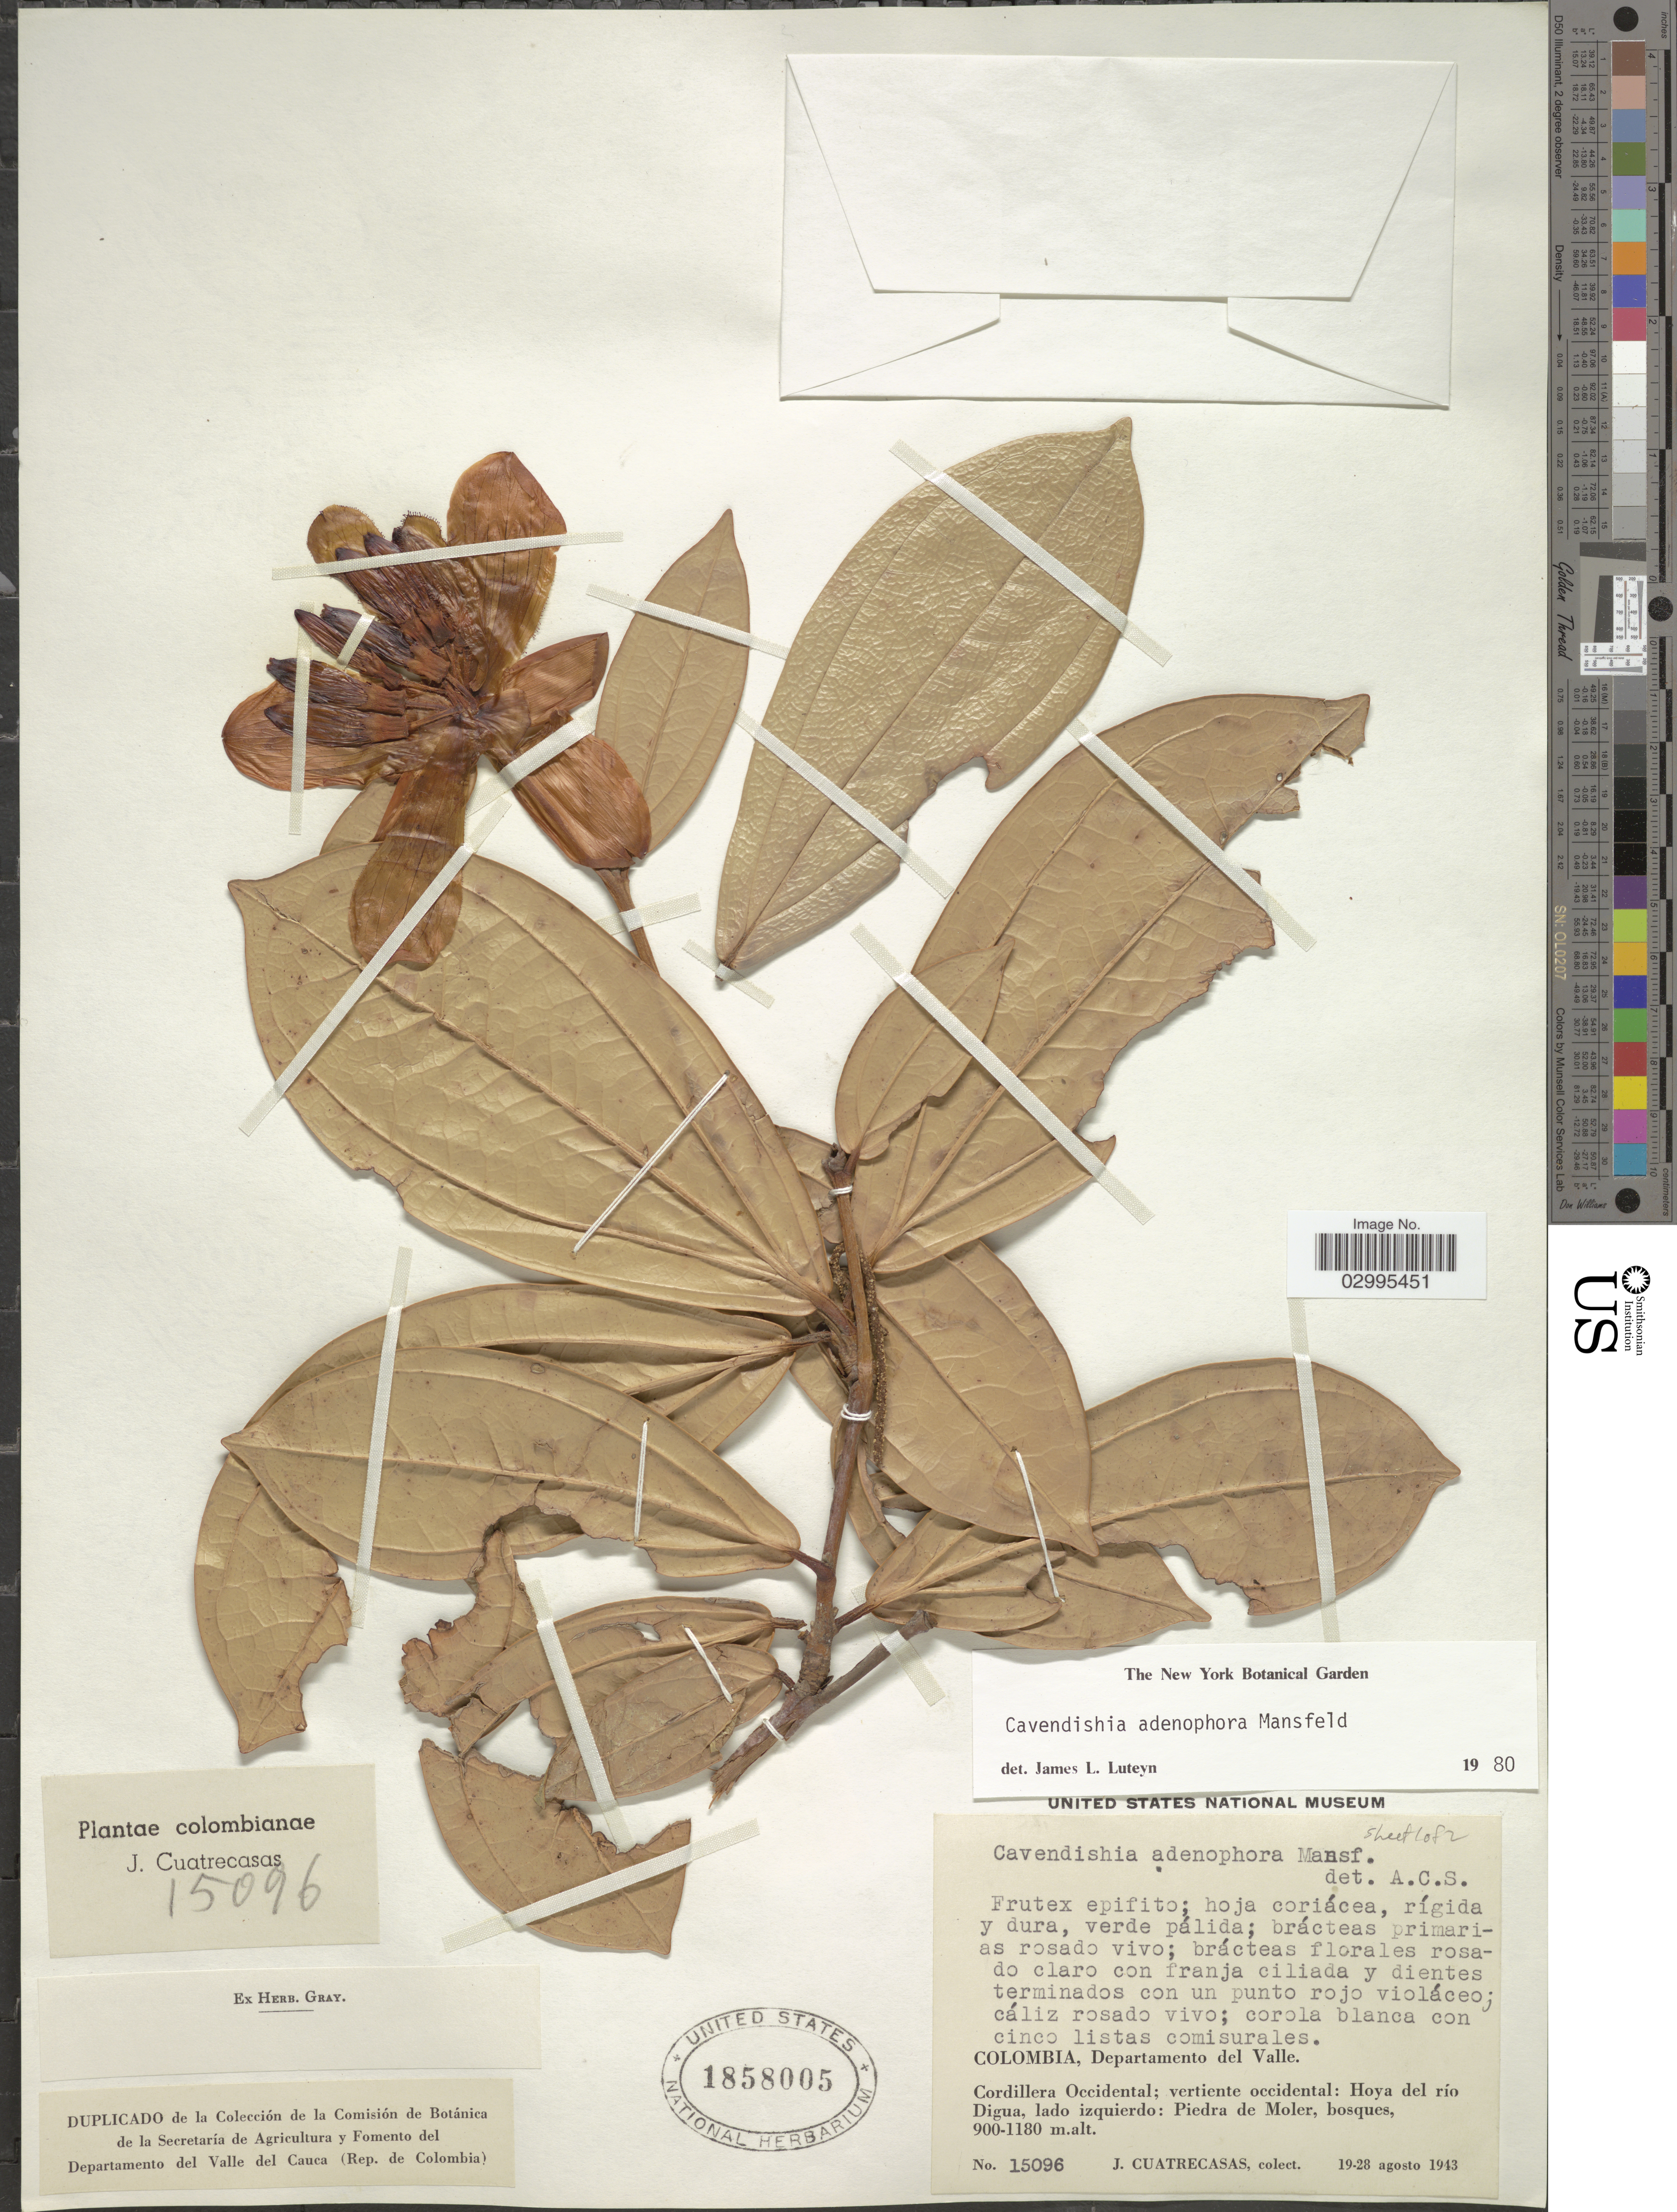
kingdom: Plantae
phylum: Tracheophyta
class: Magnoliopsida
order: Ericales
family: Ericaceae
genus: Cavendishia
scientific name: Cavendishia adenophora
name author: Mansf.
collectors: J. Cuatrecasas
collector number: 15096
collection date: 1943-08-19/1943-08-28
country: Colombia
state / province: Valle del Cauca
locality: Departamento del Valle. Cordillera Occidental, vertiente occidental: Hoya del río Digua, lado izquierdo: Piedra de Moler.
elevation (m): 900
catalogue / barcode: US 1858005